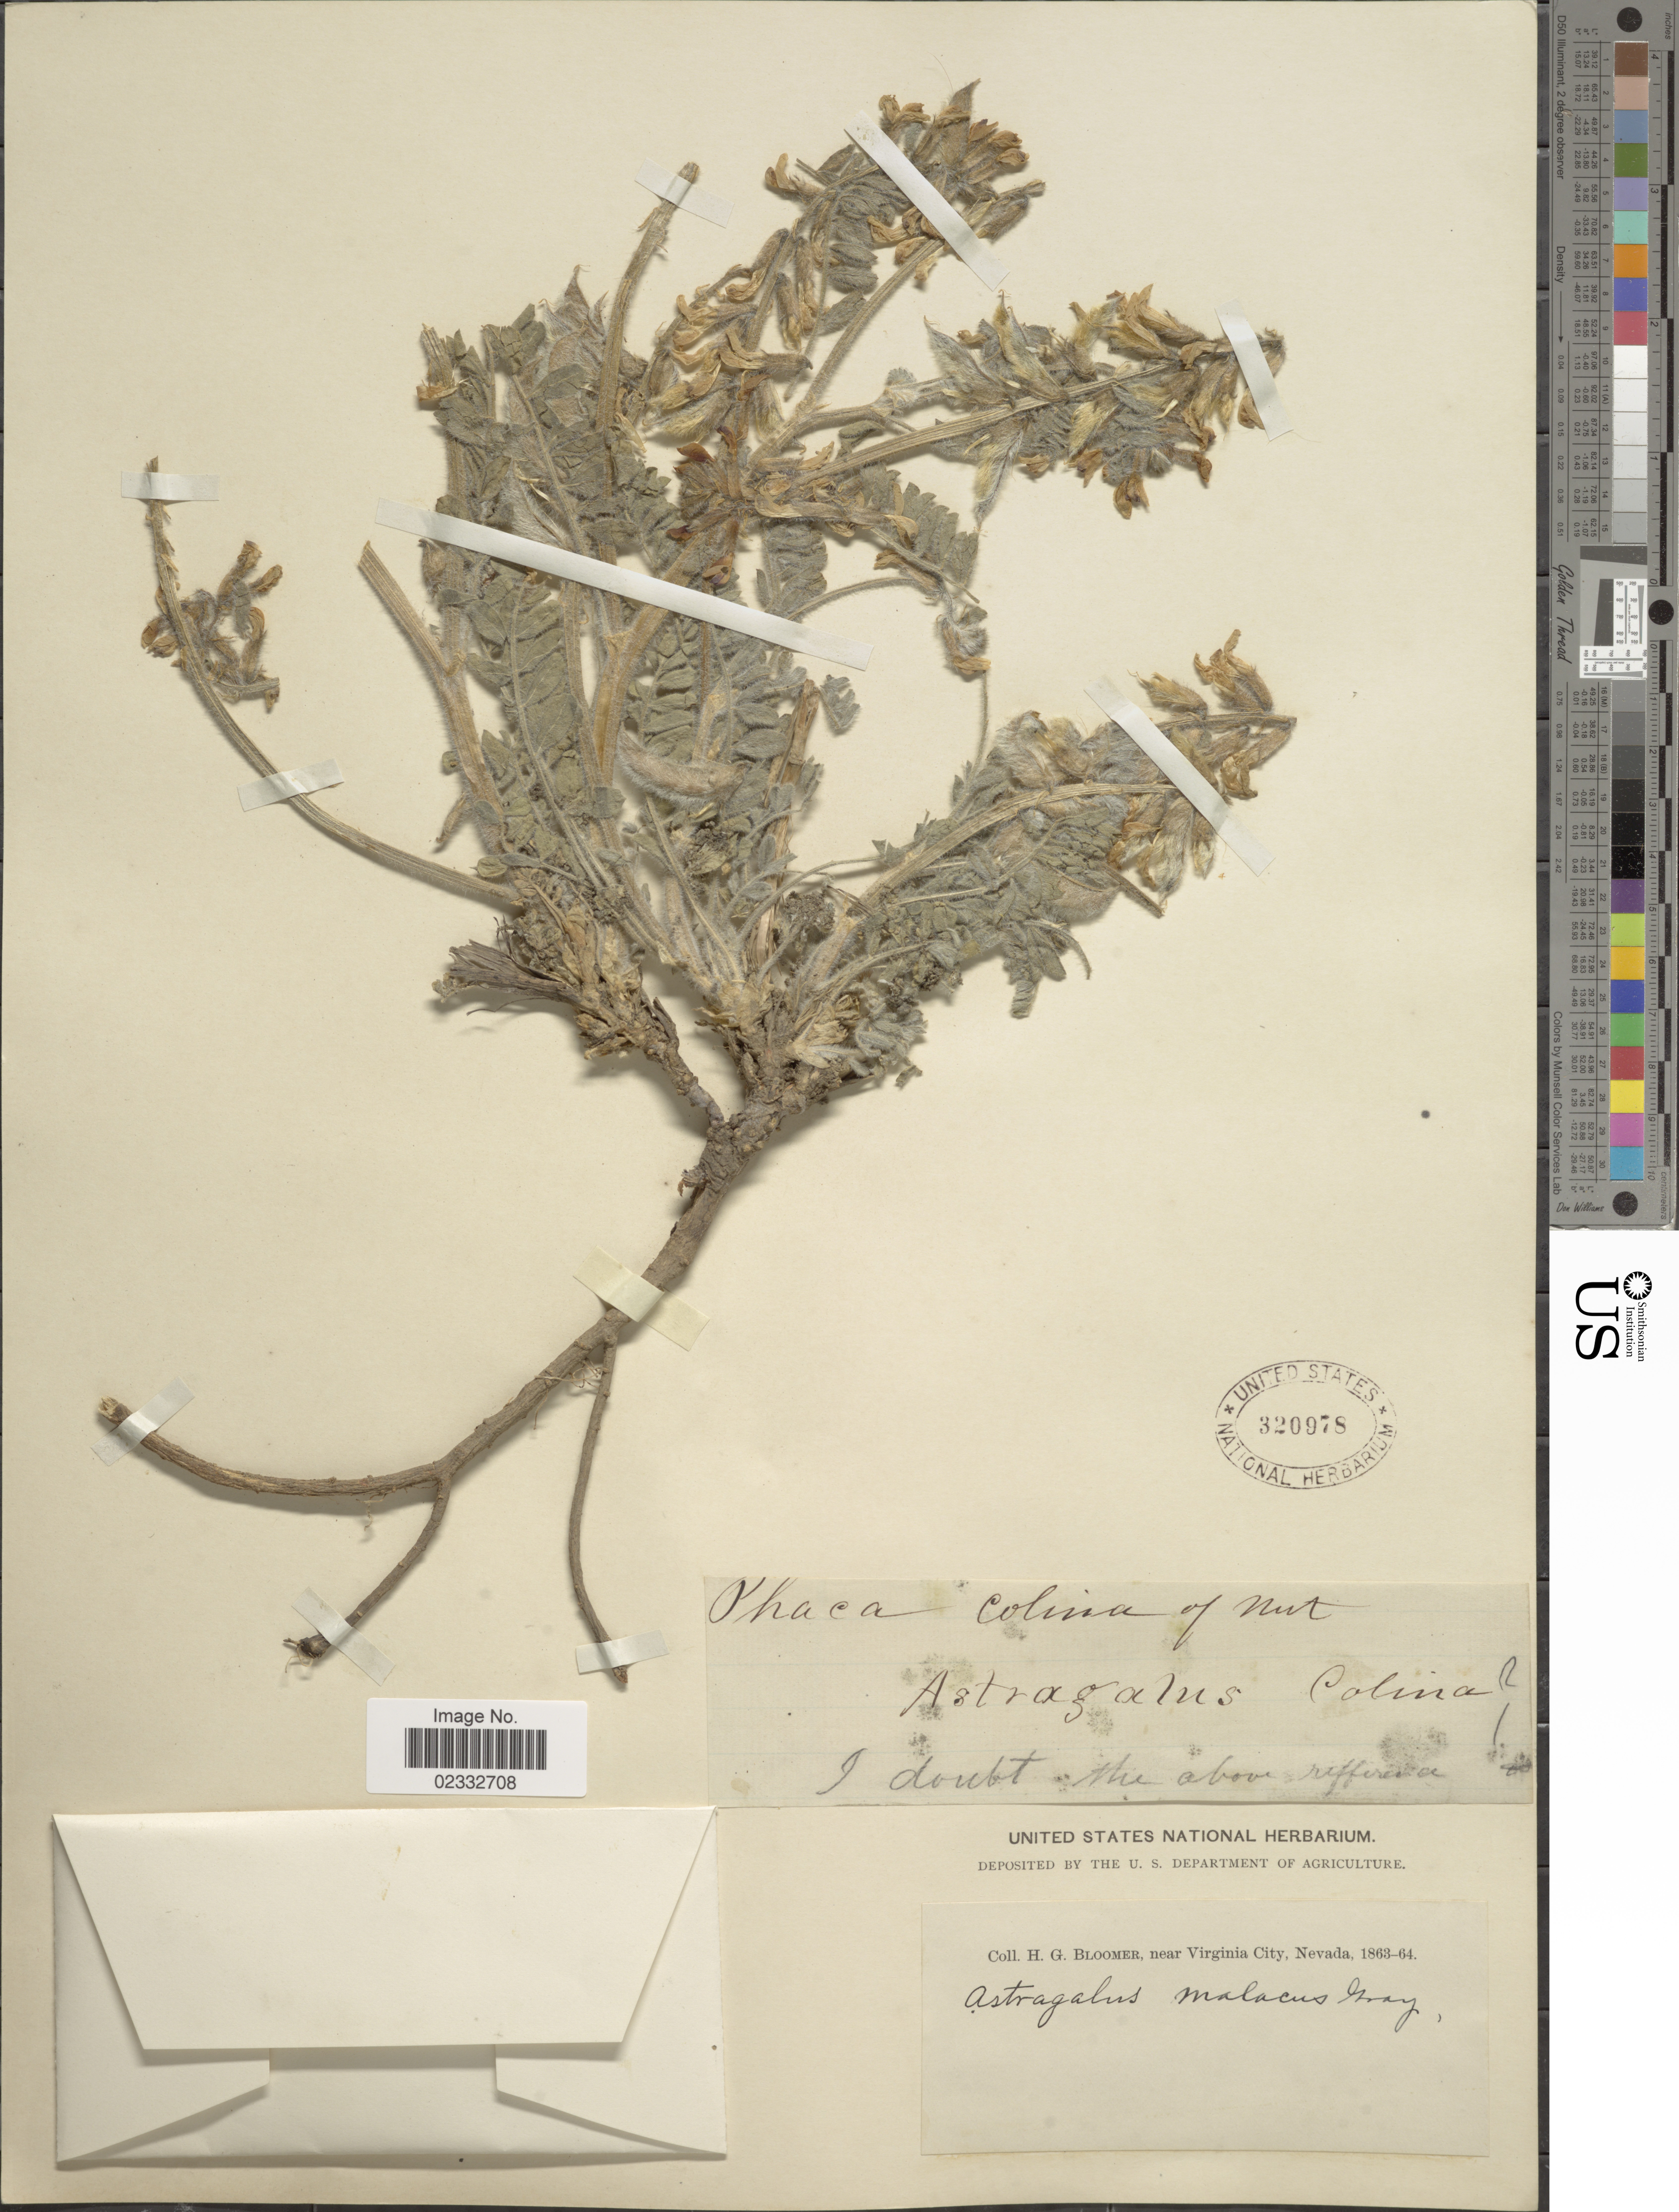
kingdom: Plantae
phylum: Tracheophyta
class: Magnoliopsida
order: Fabales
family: Fabaceae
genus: Astragalus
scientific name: Astragalus malacus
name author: A. Gray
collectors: H. Bloomer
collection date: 1863/1864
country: United States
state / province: Nevada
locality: Near Virginia City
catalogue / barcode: US 320978